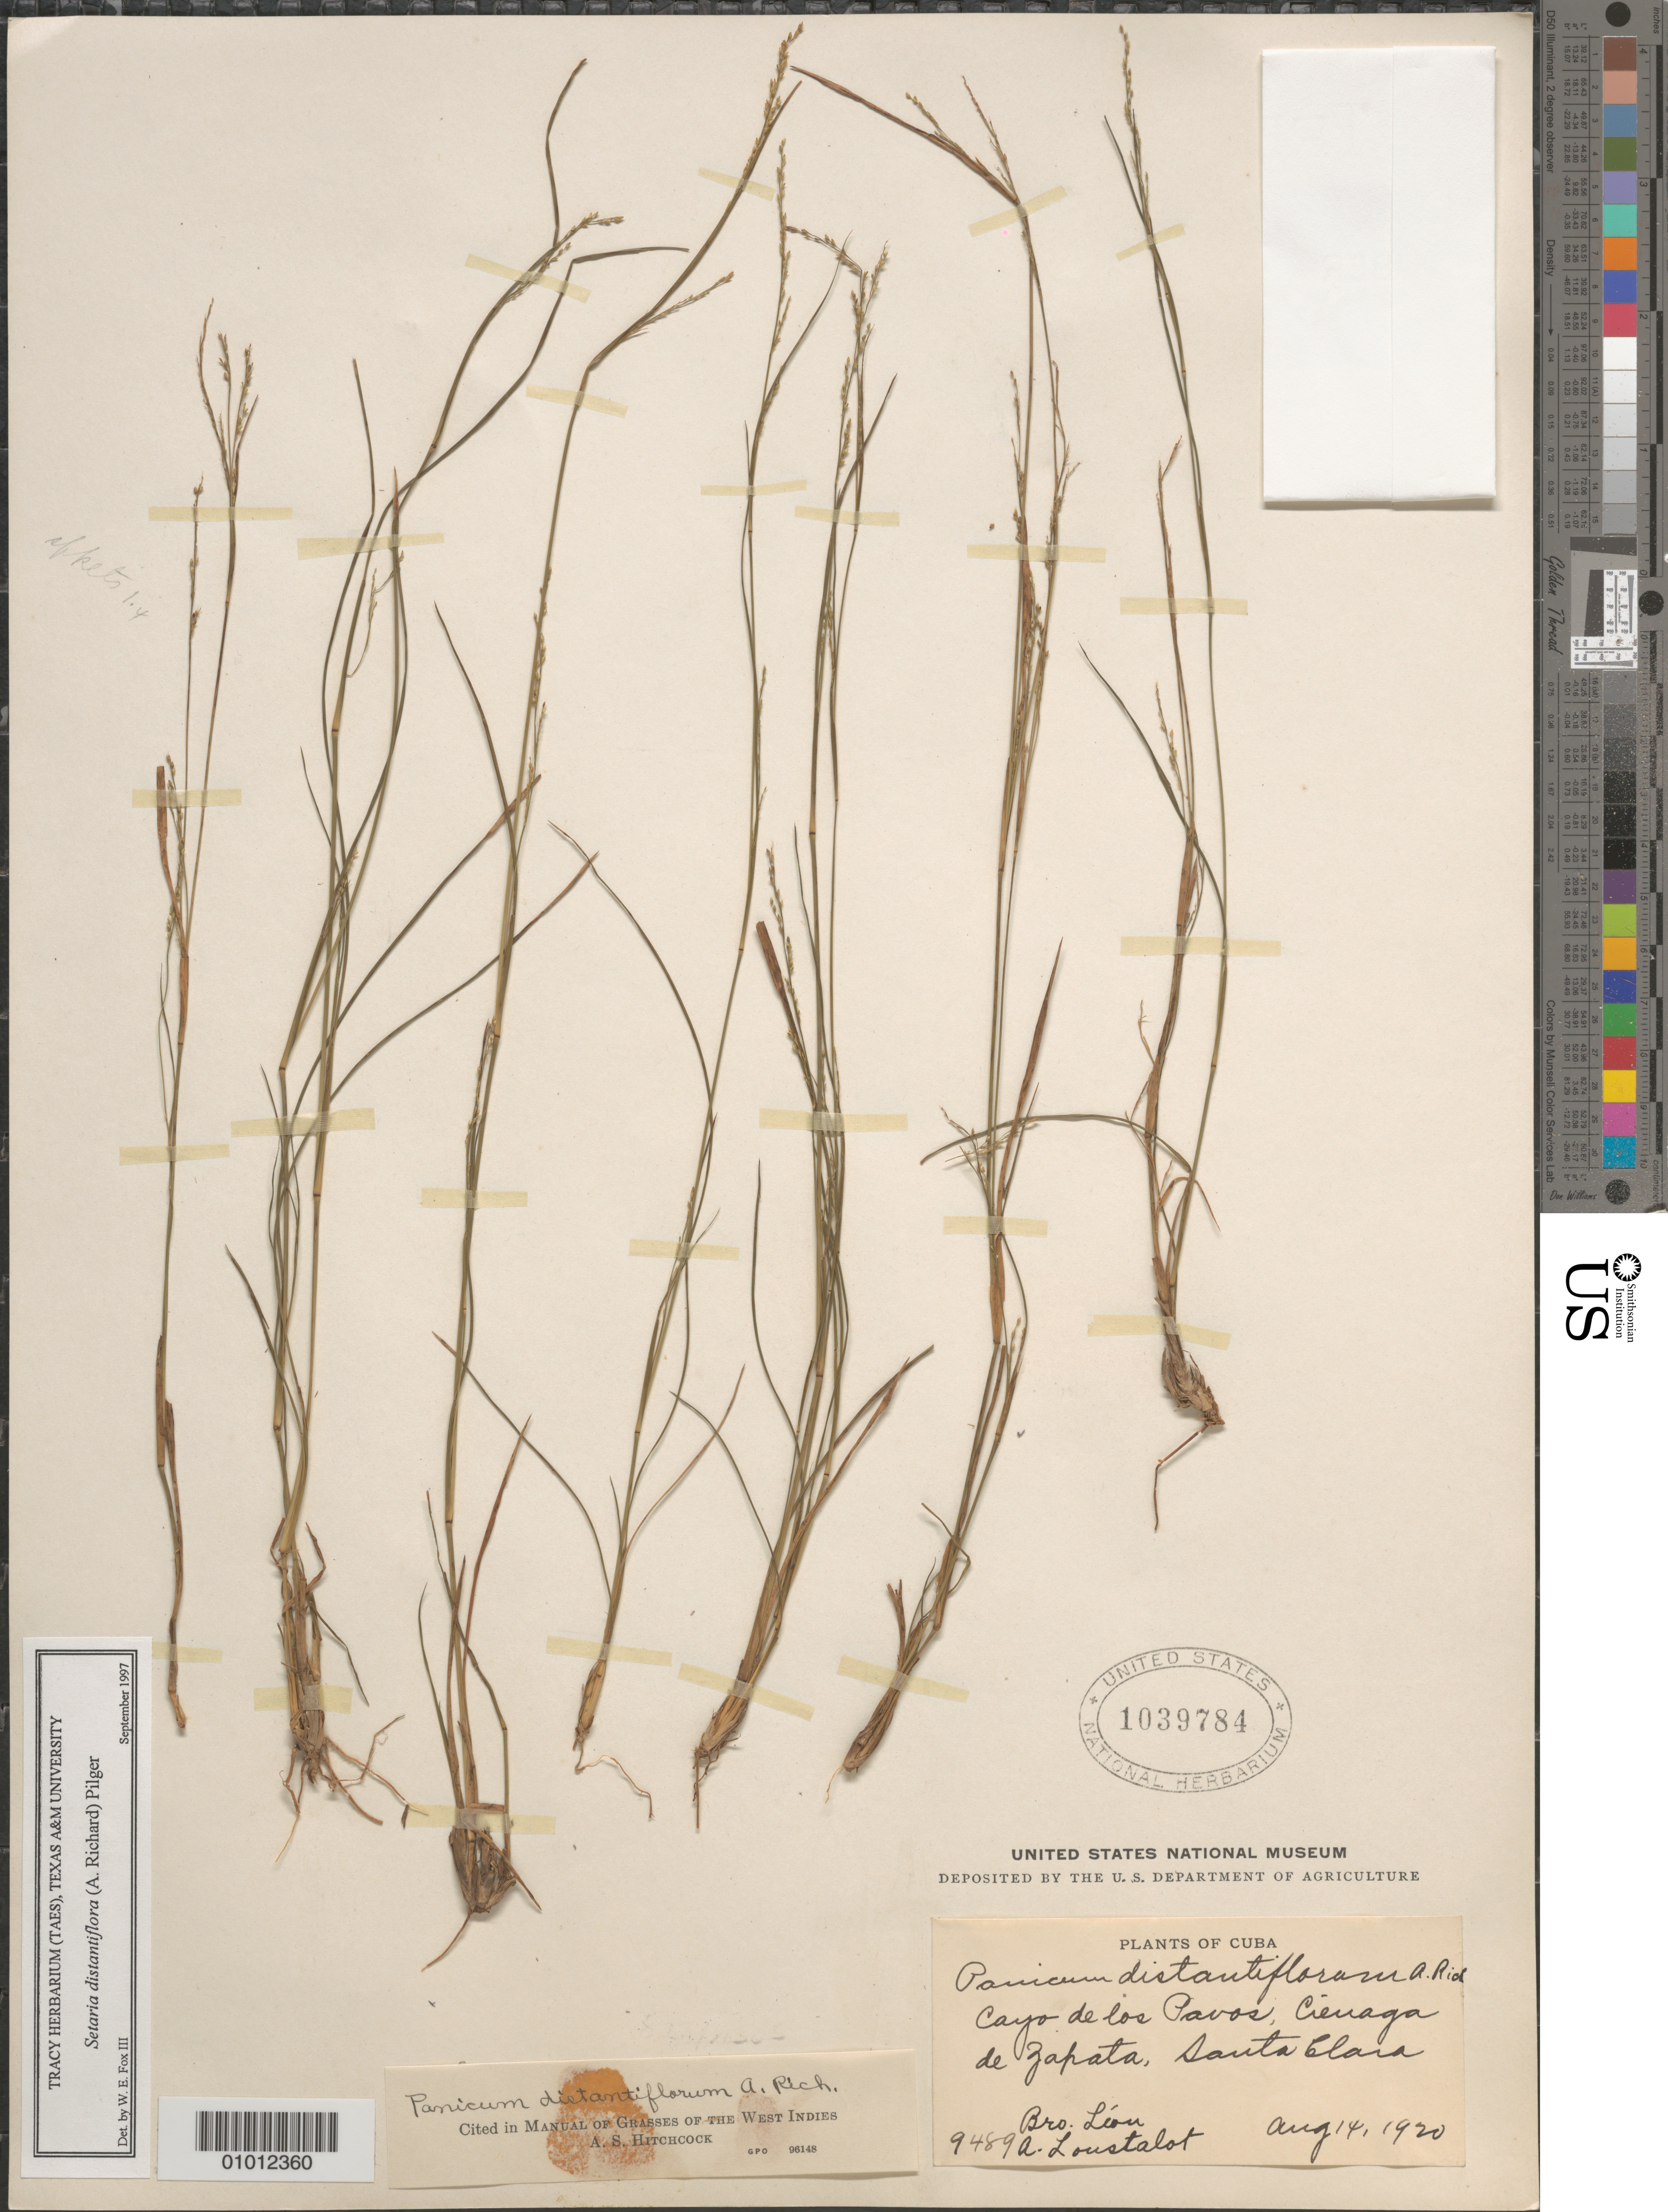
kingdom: Plantae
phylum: Tracheophyta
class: Liliopsida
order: Poales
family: Poaceae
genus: Setaria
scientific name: Setaria geniculata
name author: (Lam.) P. Beauv.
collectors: Bro. León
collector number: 9489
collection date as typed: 14 Aug 1920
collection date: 1920-08-14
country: Cuba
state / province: Villa Clara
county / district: Santa Clara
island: Cuba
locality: Cayo de los Pavos, Cienaga de Zapata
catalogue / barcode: US 1039784